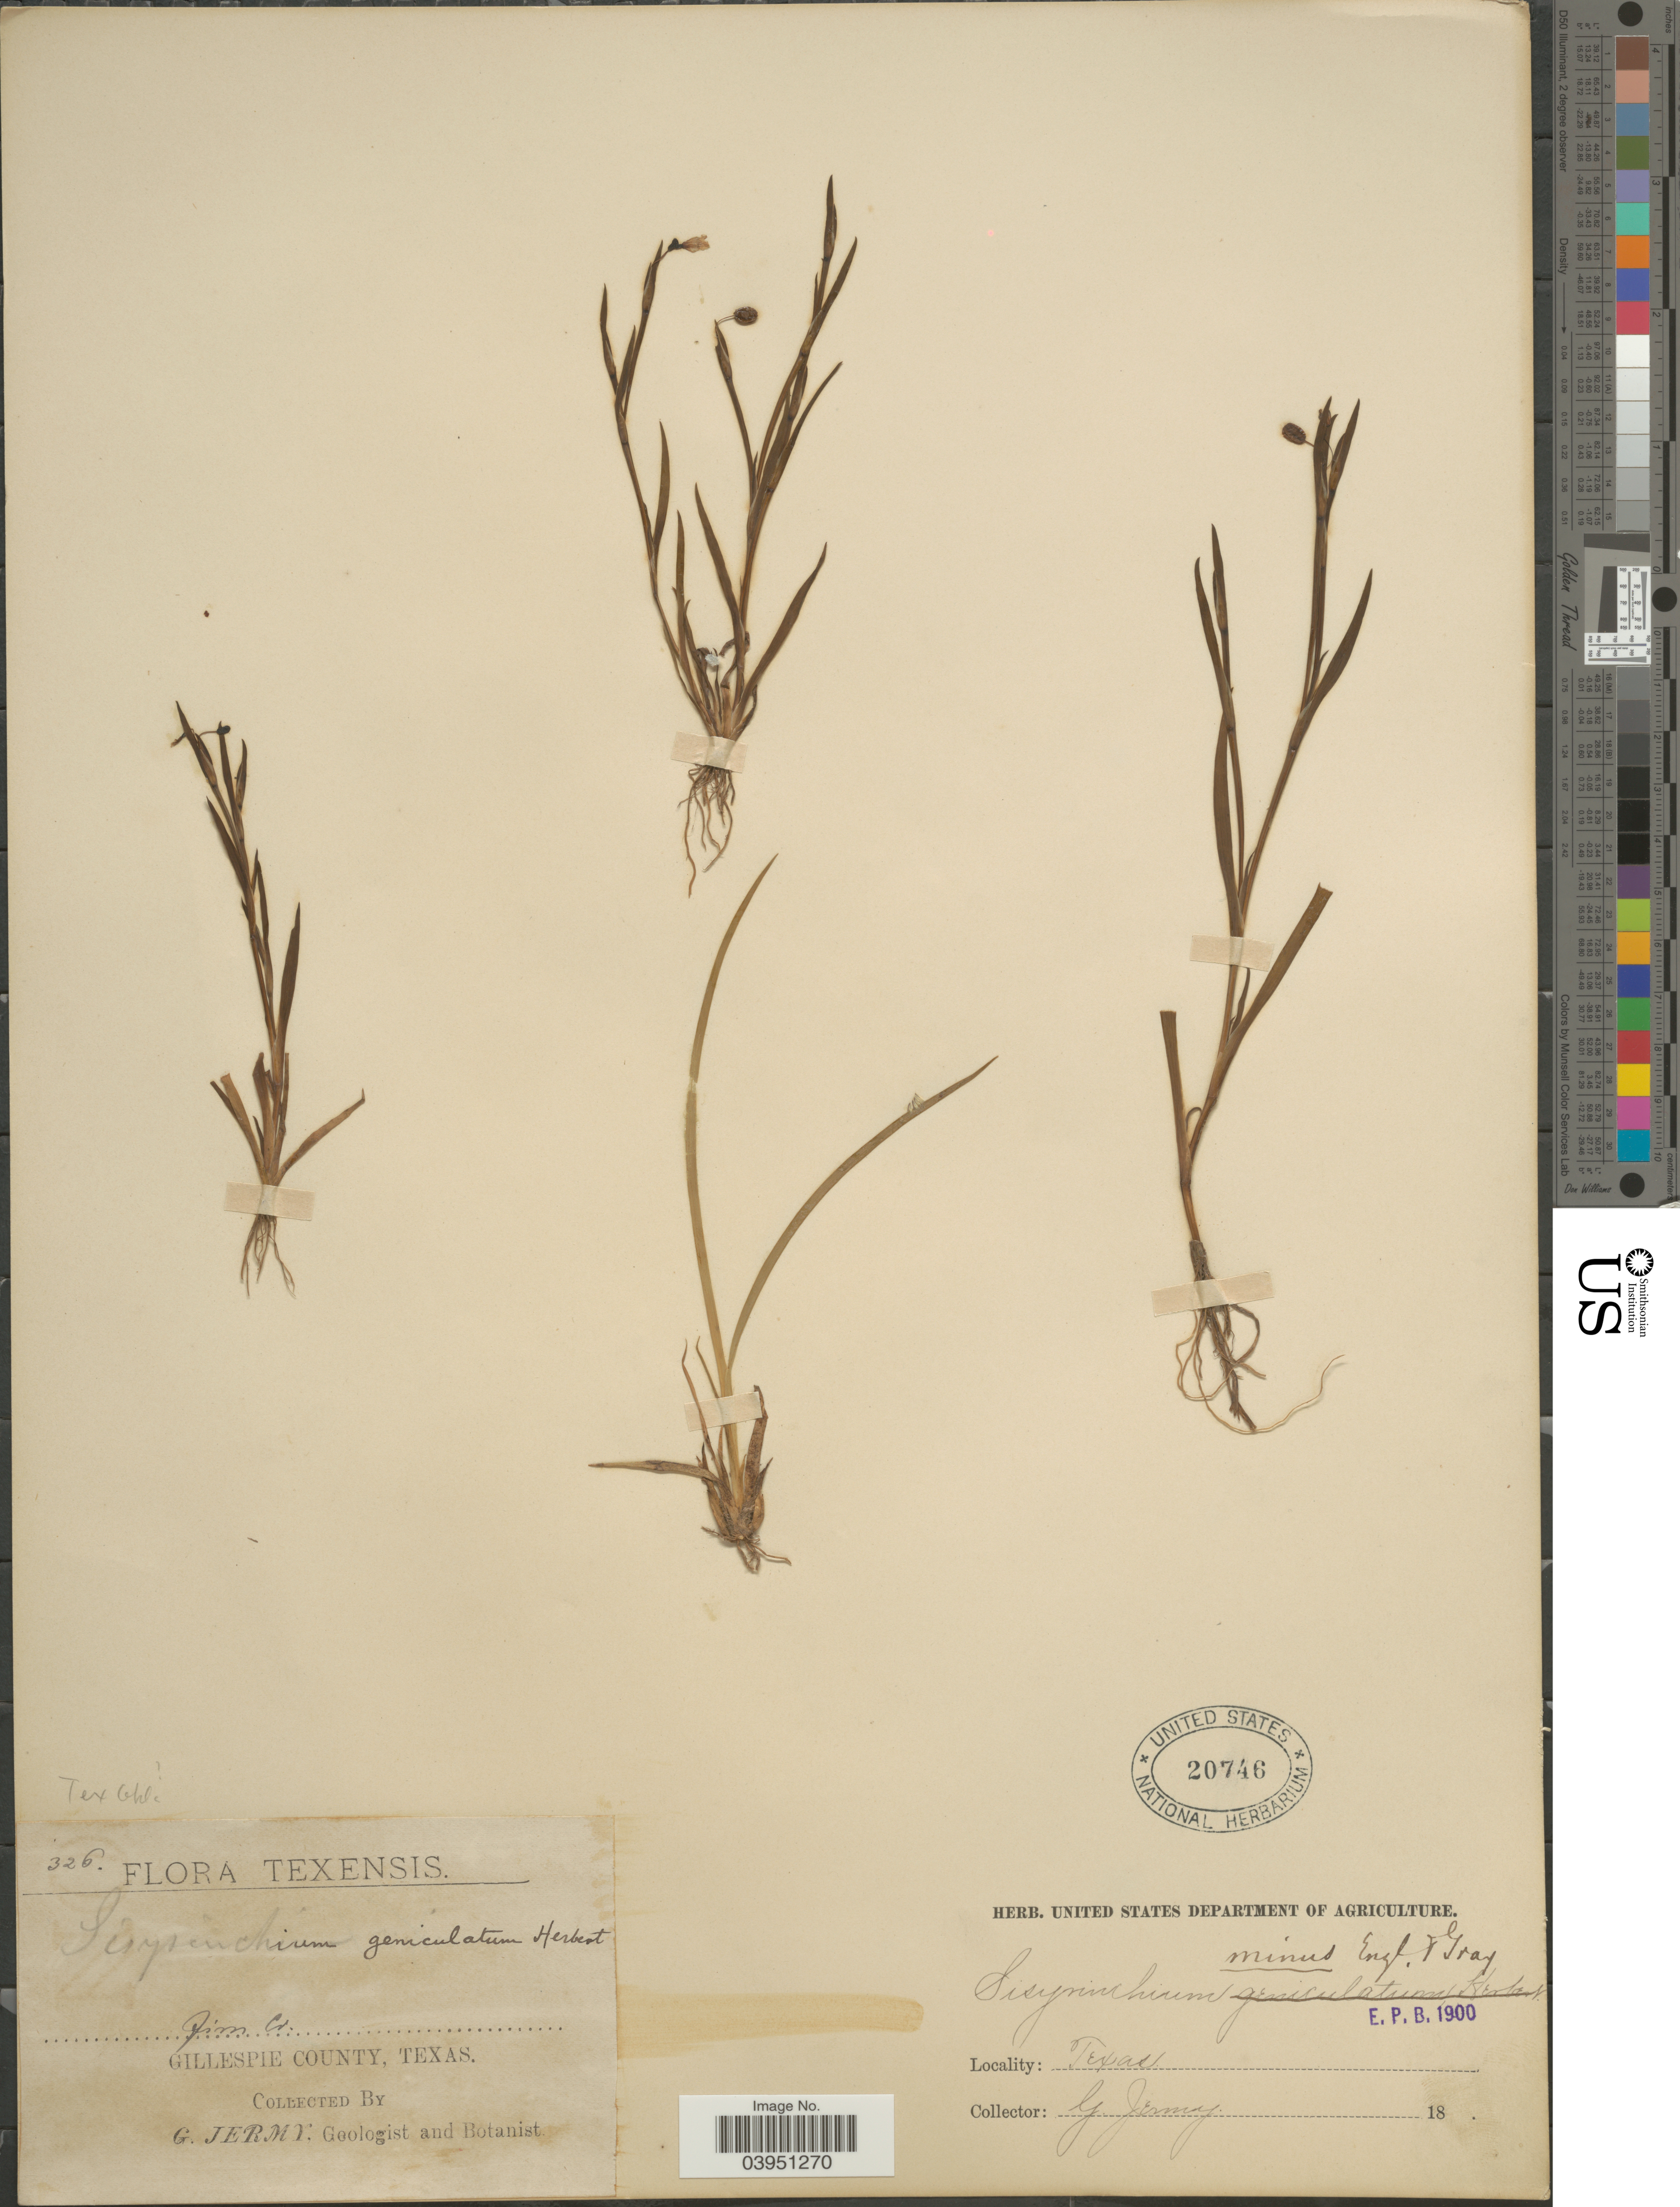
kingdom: Plantae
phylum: Tracheophyta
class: Liliopsida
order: Asparagales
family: Iridaceae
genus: Sisyrinchium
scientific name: Sisyrinchium minus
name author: Engelm. & A. Gray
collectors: G. Jermy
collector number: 326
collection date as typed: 18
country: United States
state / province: Texas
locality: Jim Co. Gillespie County.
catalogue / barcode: US 20746